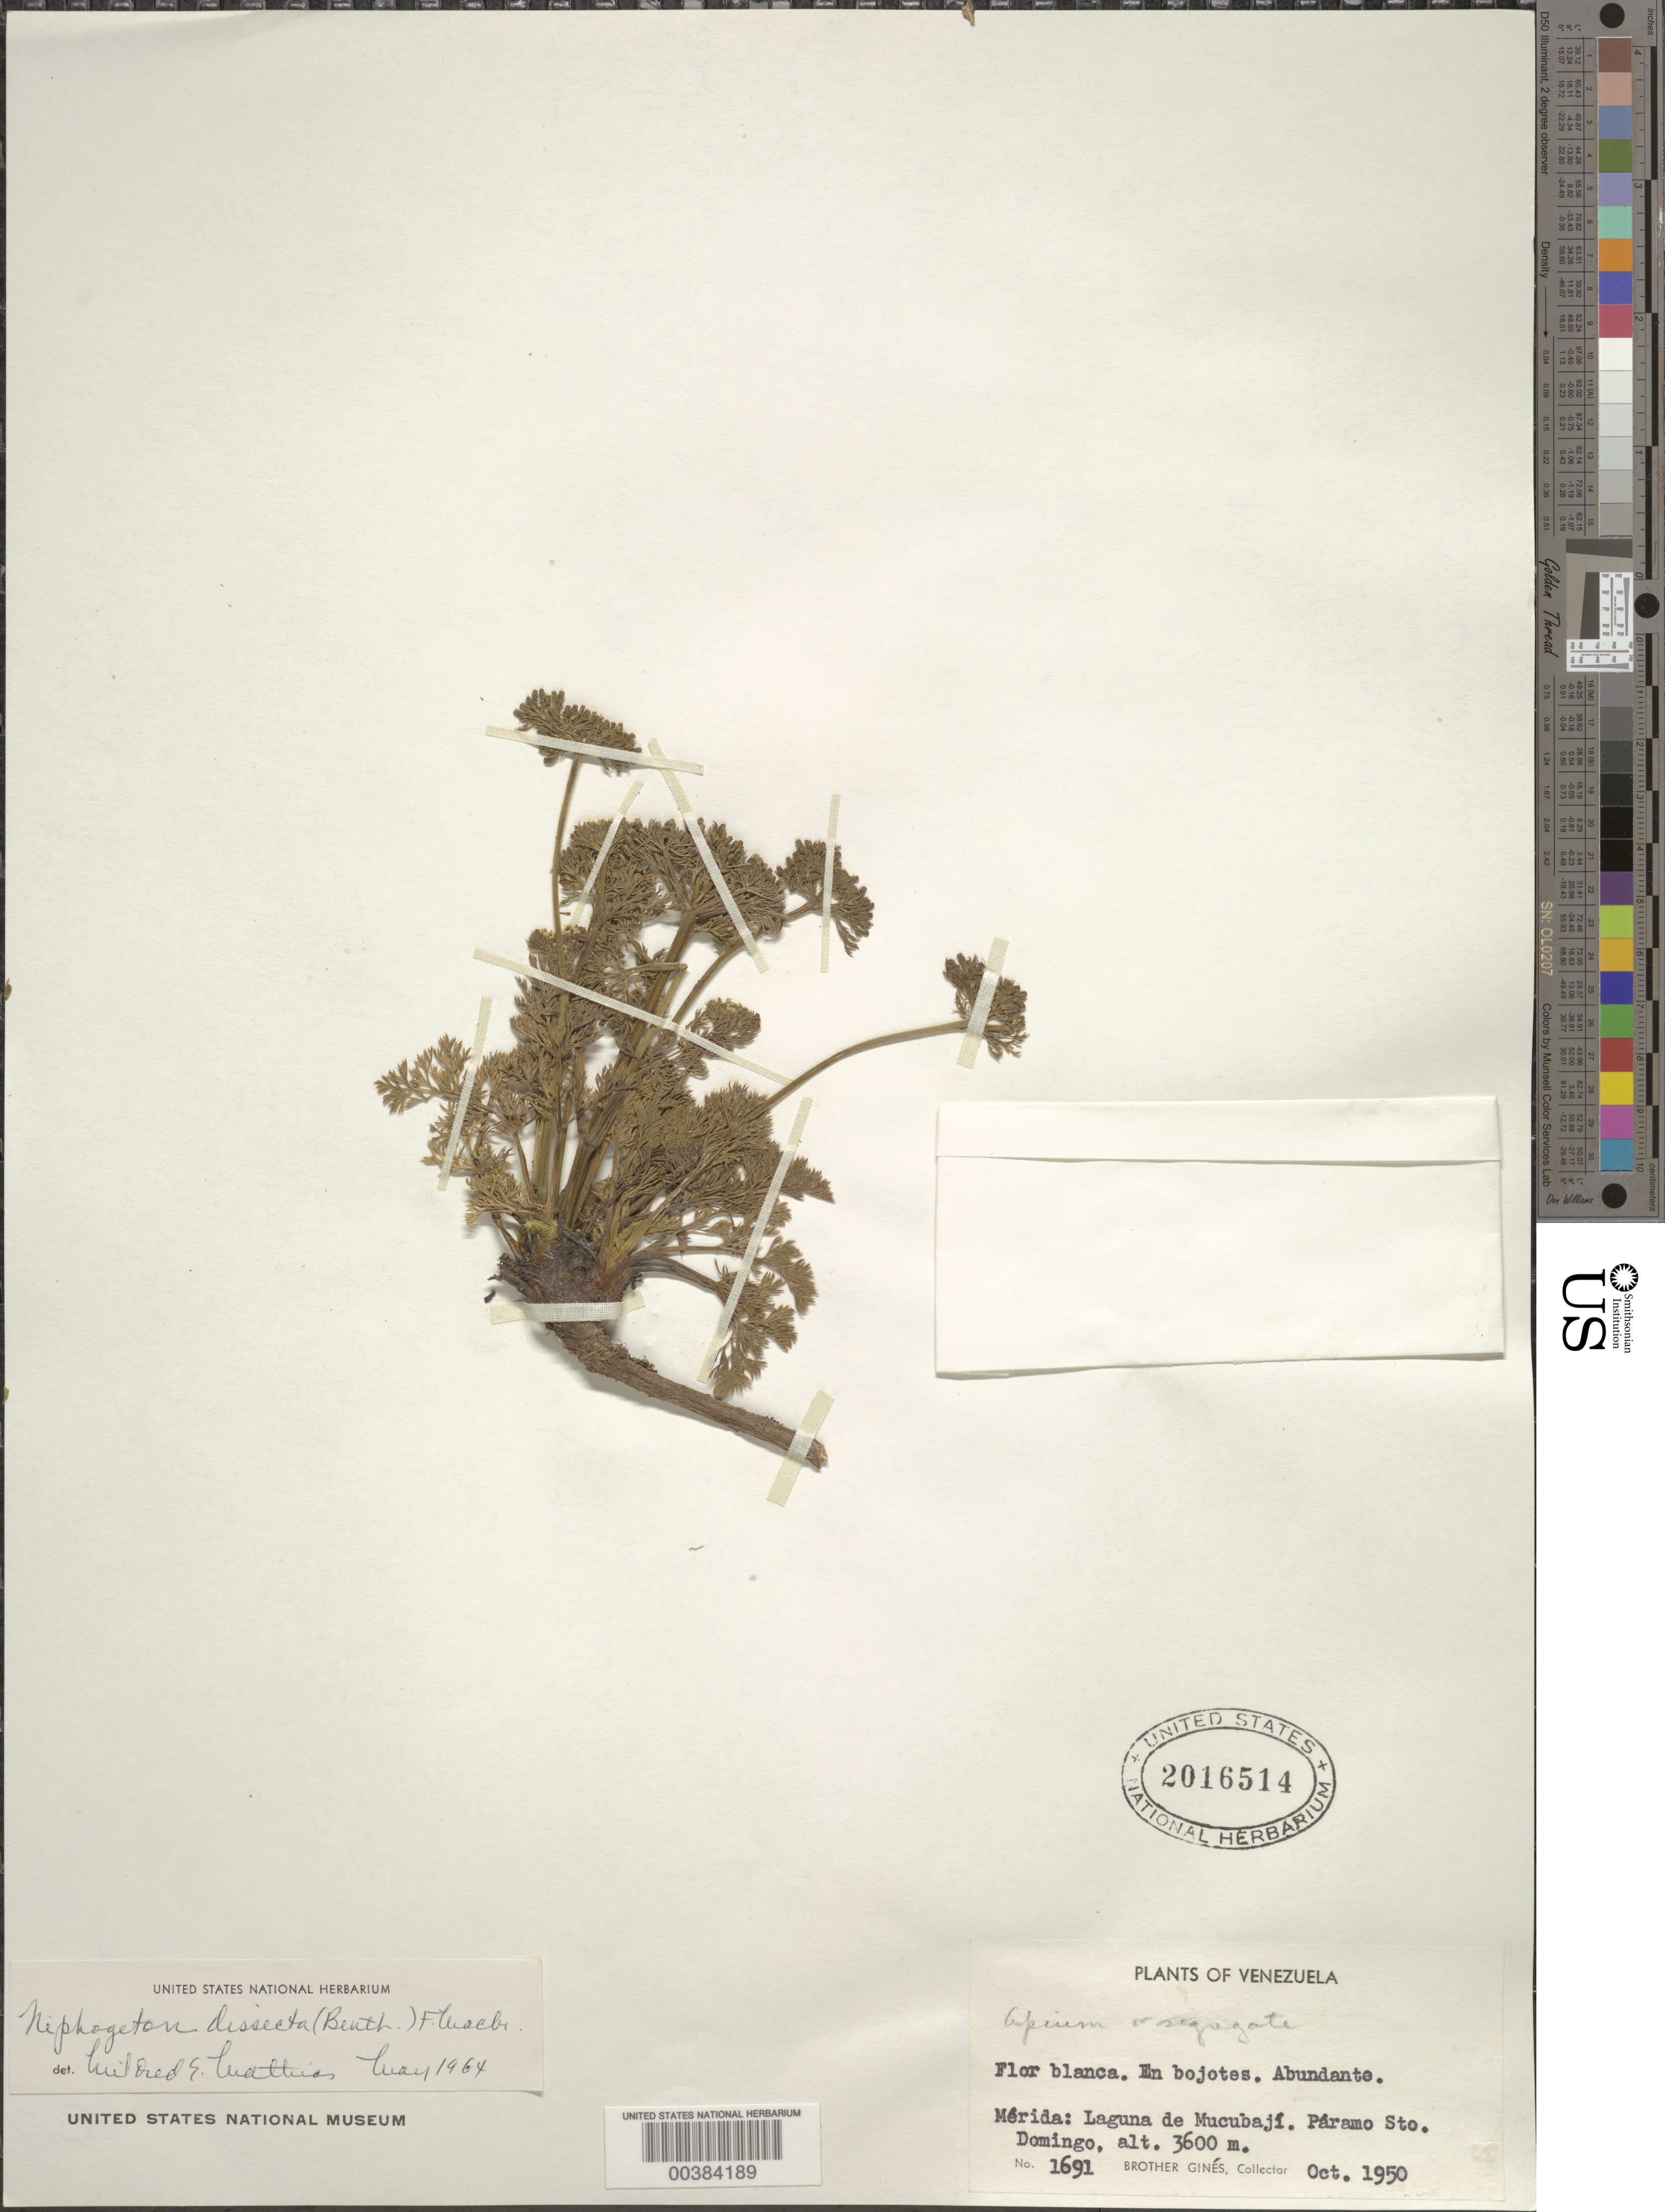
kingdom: Plantae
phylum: Tracheophyta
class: Magnoliopsida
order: Apiales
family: Apiaceae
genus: Niphogeton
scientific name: Niphogeton dissecta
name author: (Benth.) J.F. Macbr.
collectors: Bro. Gines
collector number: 1691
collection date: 1950-10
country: Venezuela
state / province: Mérida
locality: Mérida: Laguna de Mucubají. Páramo Sto. Domingo.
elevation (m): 3600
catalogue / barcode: US 2016514